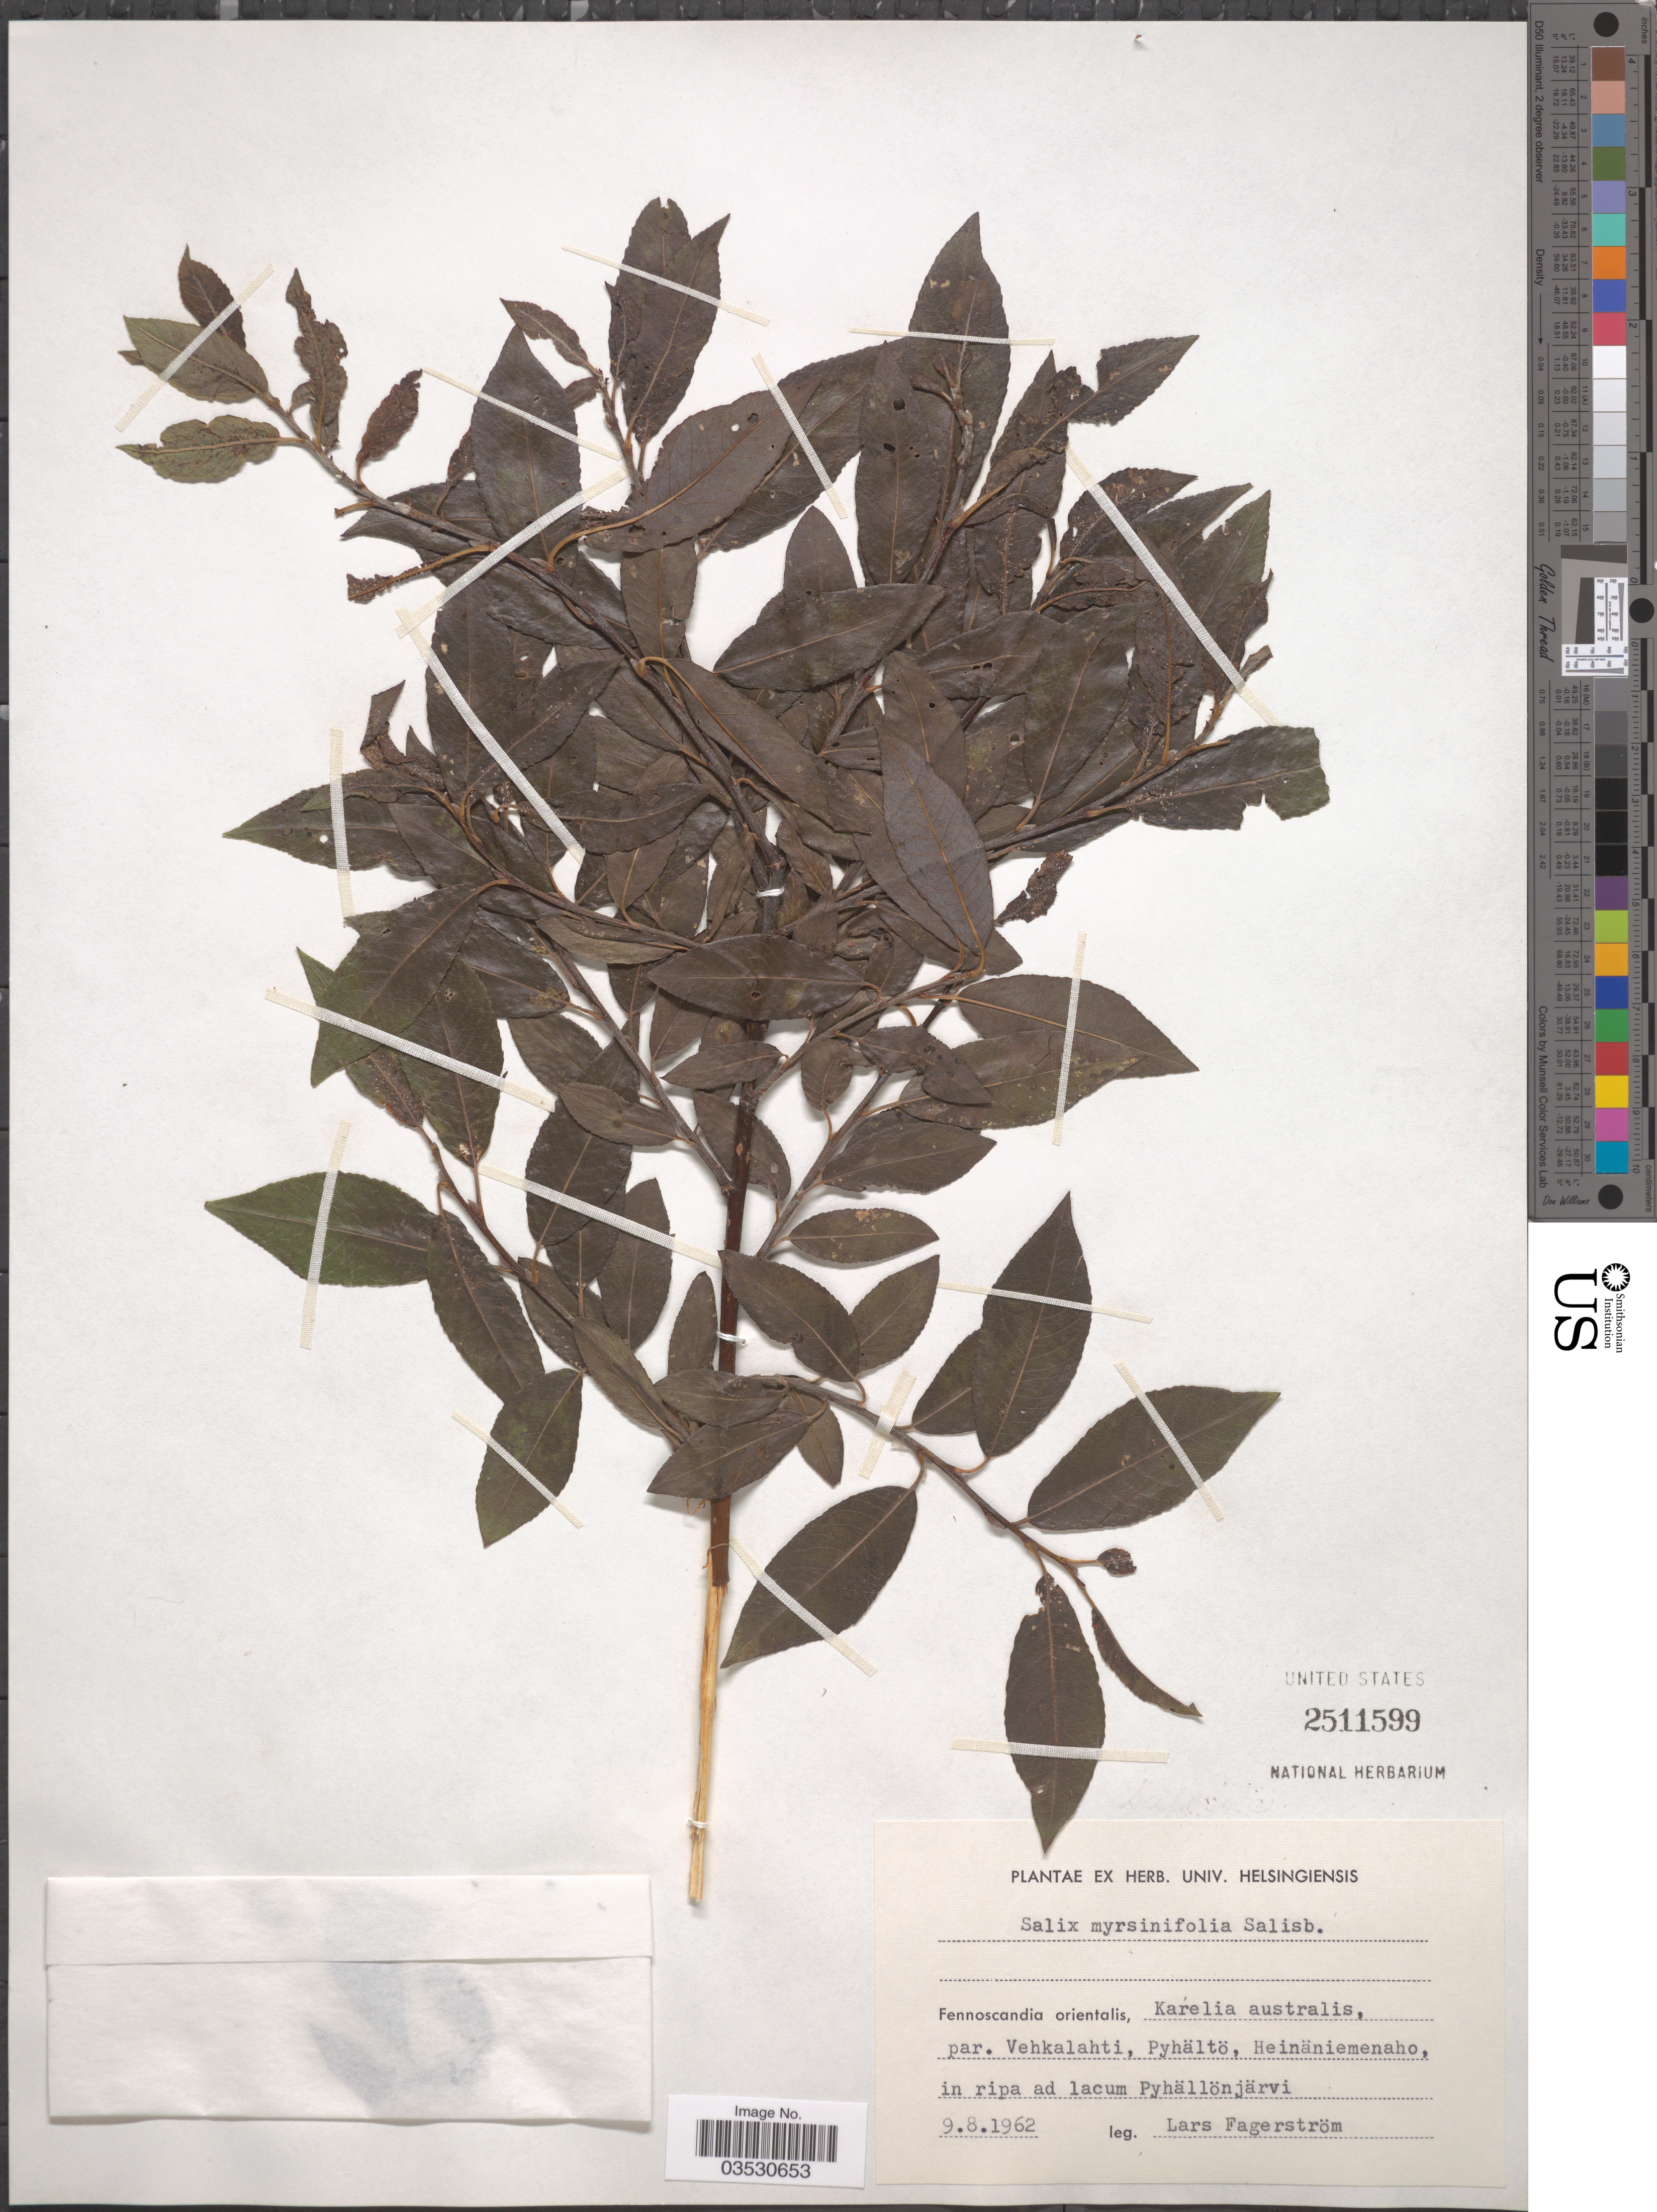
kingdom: Plantae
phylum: Tracheophyta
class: Magnoliopsida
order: Malpighiales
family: Salicaceae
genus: Salix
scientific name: Salix myrsinifolia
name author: Salisb.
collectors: L. Fagerstrom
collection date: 1962-08-09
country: Russian Federation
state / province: Karelia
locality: Fennoscandia orientalis, Karelia australis, par. Vehkalahti, Pyhältö, Heinäniemenaho, in ripa ad lacum Pyhällönjärvi.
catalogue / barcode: US 2511599